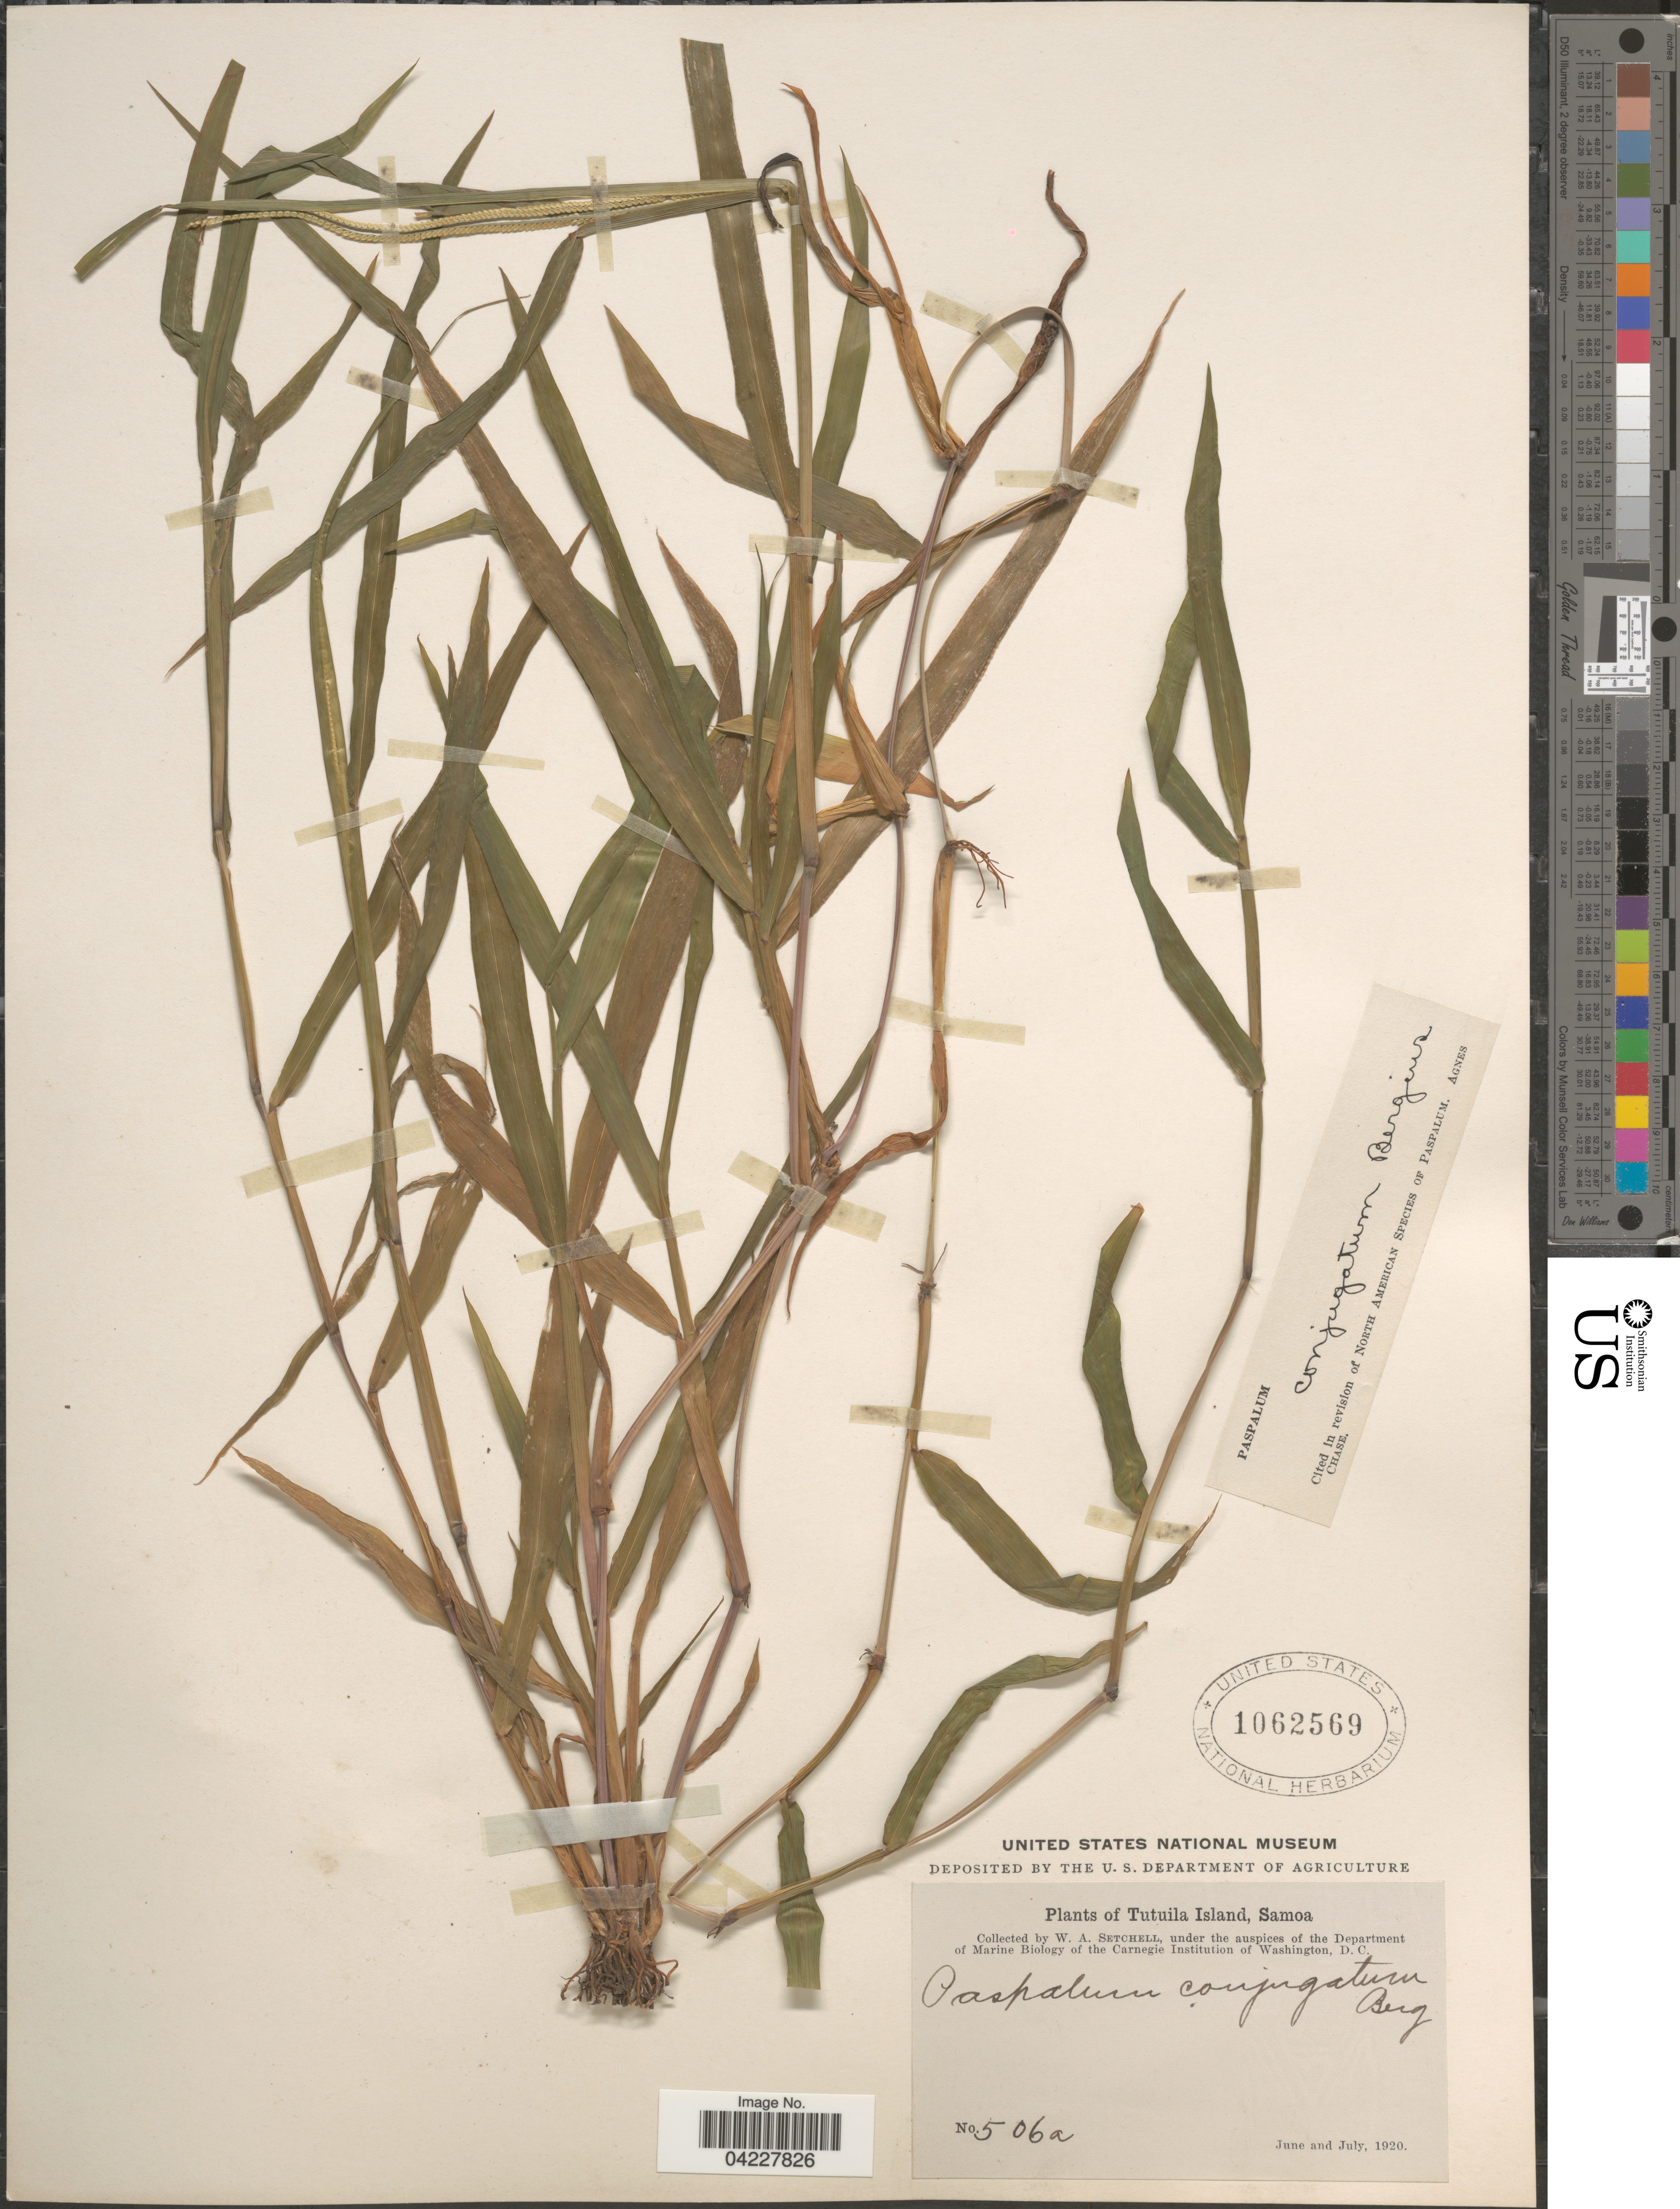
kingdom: Plantae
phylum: Tracheophyta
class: Liliopsida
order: Poales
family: Poaceae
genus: Paspalum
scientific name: Paspalum conjugatum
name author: P.J. Bergius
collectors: W. Setchell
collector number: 506a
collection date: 1920-06/1920-07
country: American Samoa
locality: Tutuila Island, Samoa.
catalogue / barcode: US 1062569